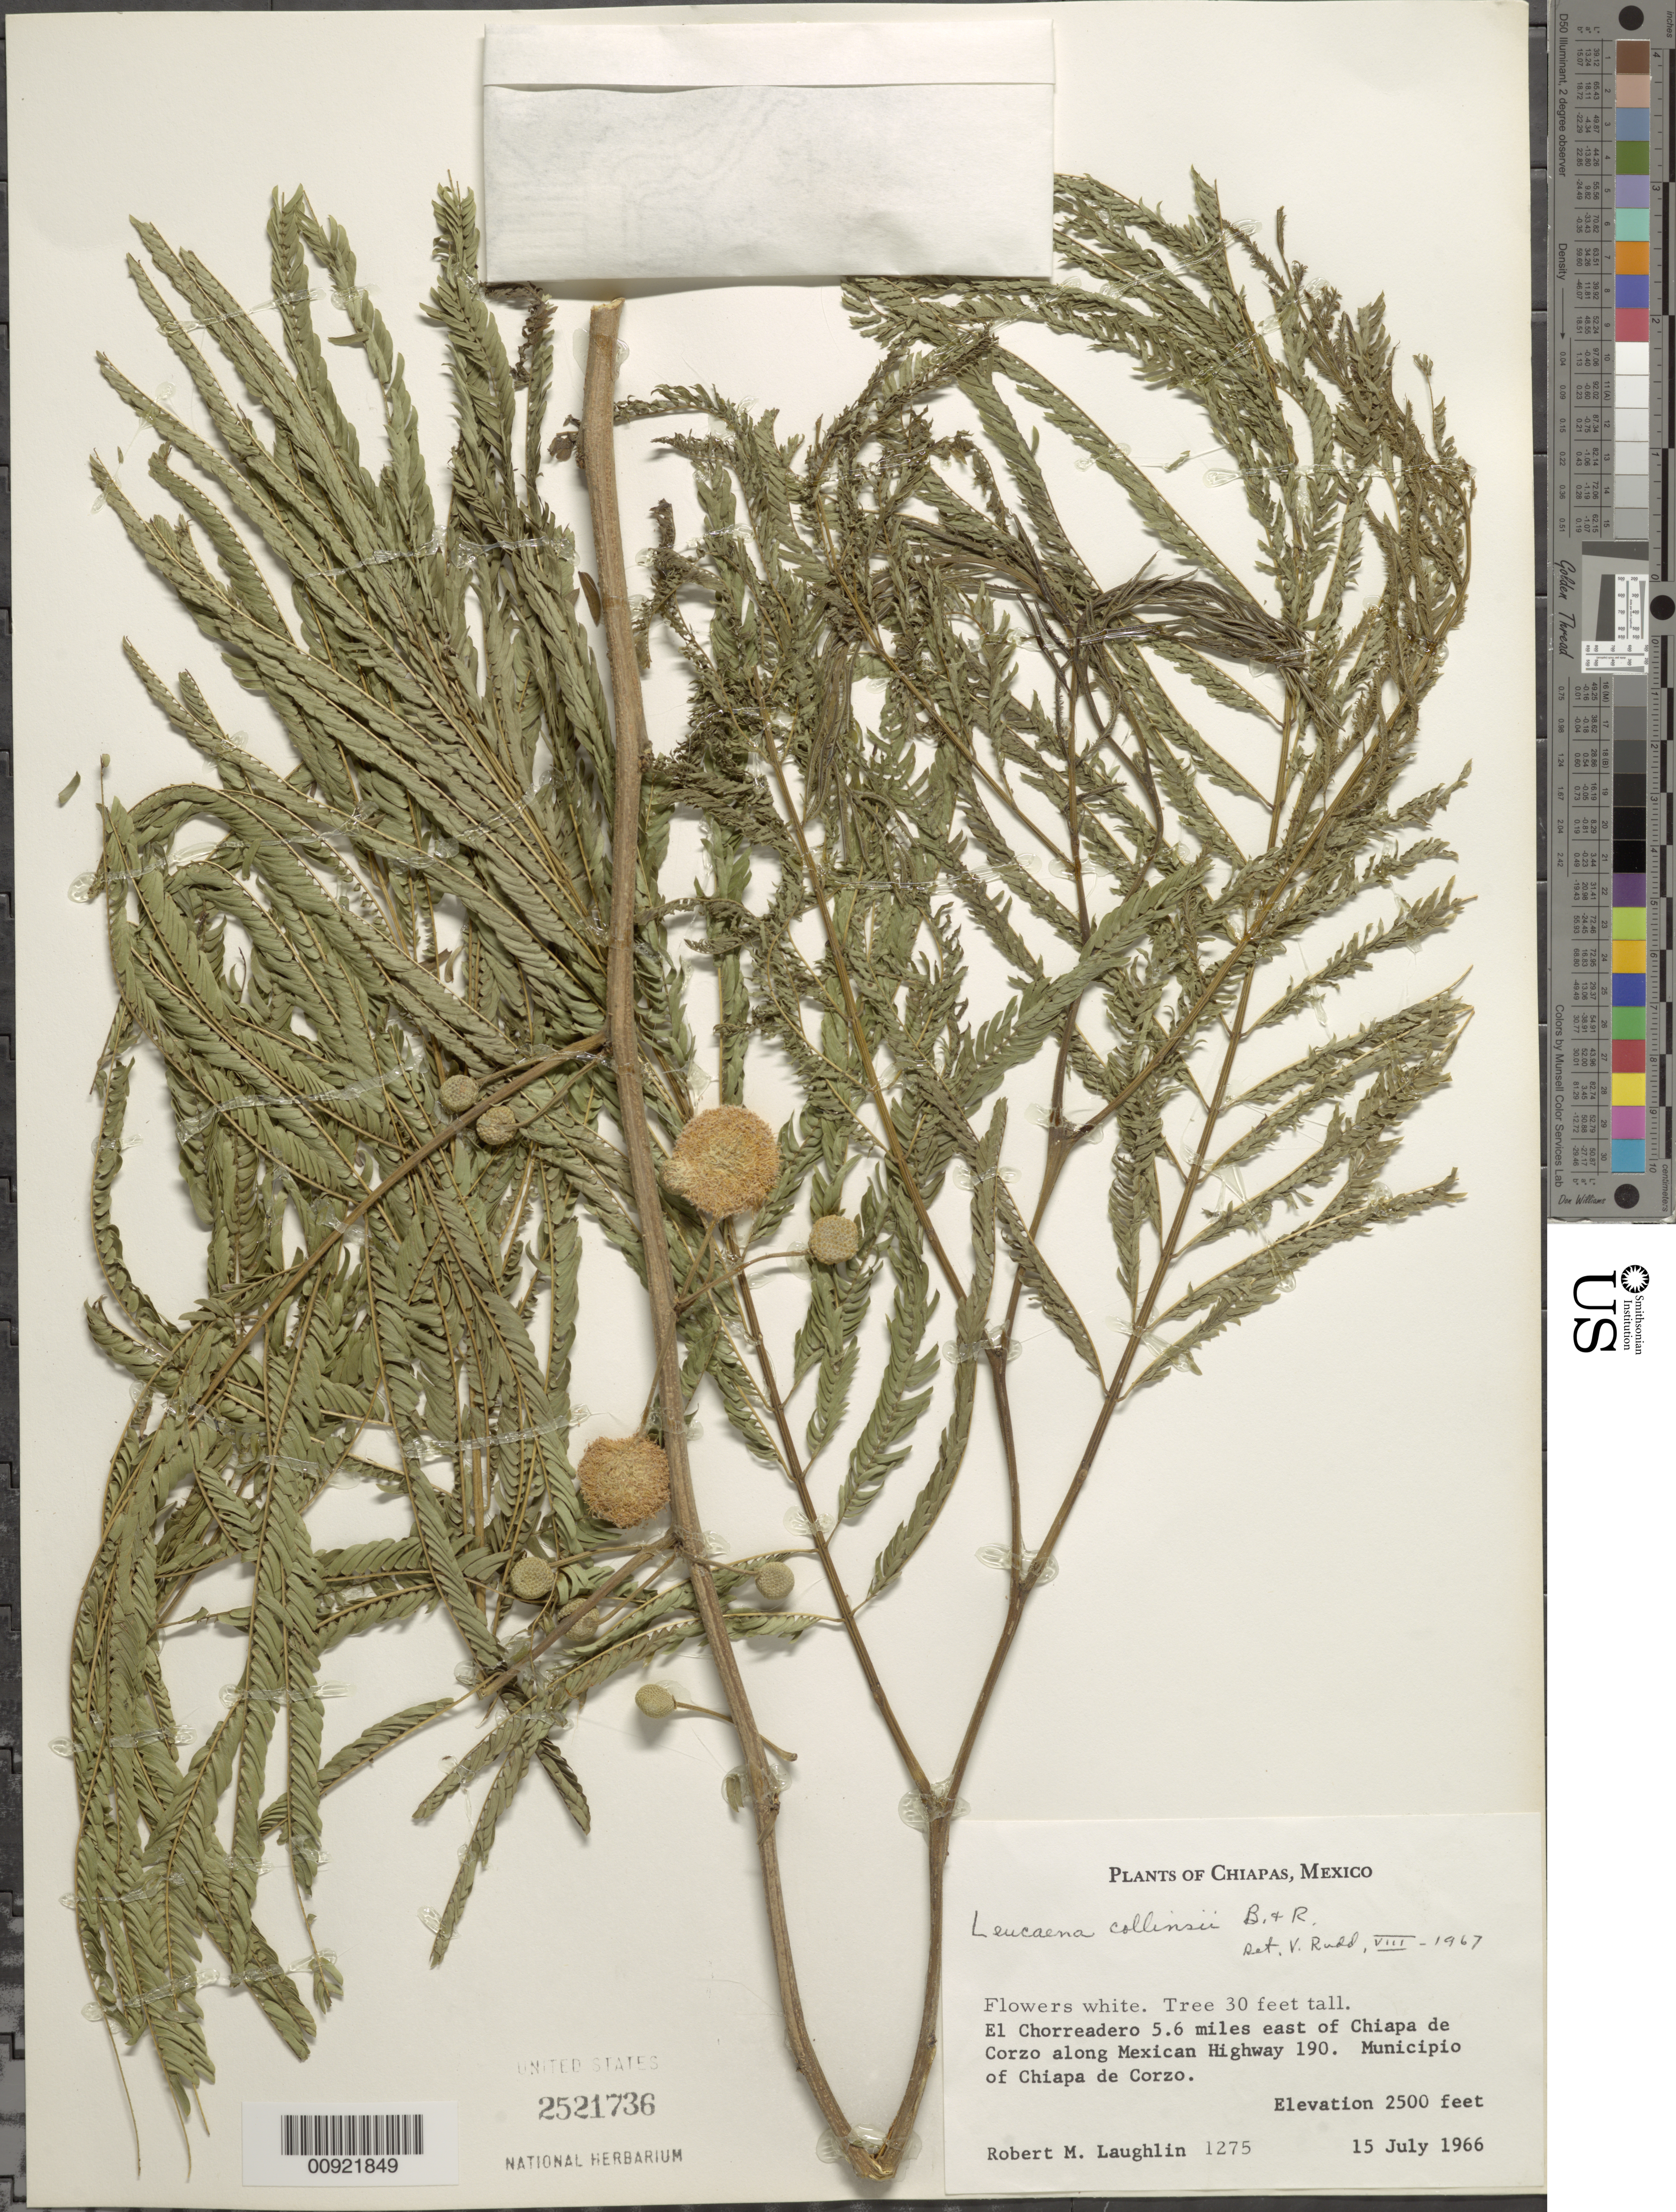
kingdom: Plantae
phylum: Tracheophyta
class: Magnoliopsida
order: Fabales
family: Fabaceae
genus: Leucaena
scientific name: Leucaena collinsii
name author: Britton & Rose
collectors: R. M. Laughlin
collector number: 1275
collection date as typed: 15 Jul 1966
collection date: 1966-07-15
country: Mexico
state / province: Chiapas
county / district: Chiapa de Corzo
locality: El Chorreadero 5.6 miles east of Chiapa de Corzo along Mexican Highway 190. Municipio of Chiapa de Corzo, Chiapas.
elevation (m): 762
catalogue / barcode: US 2521736